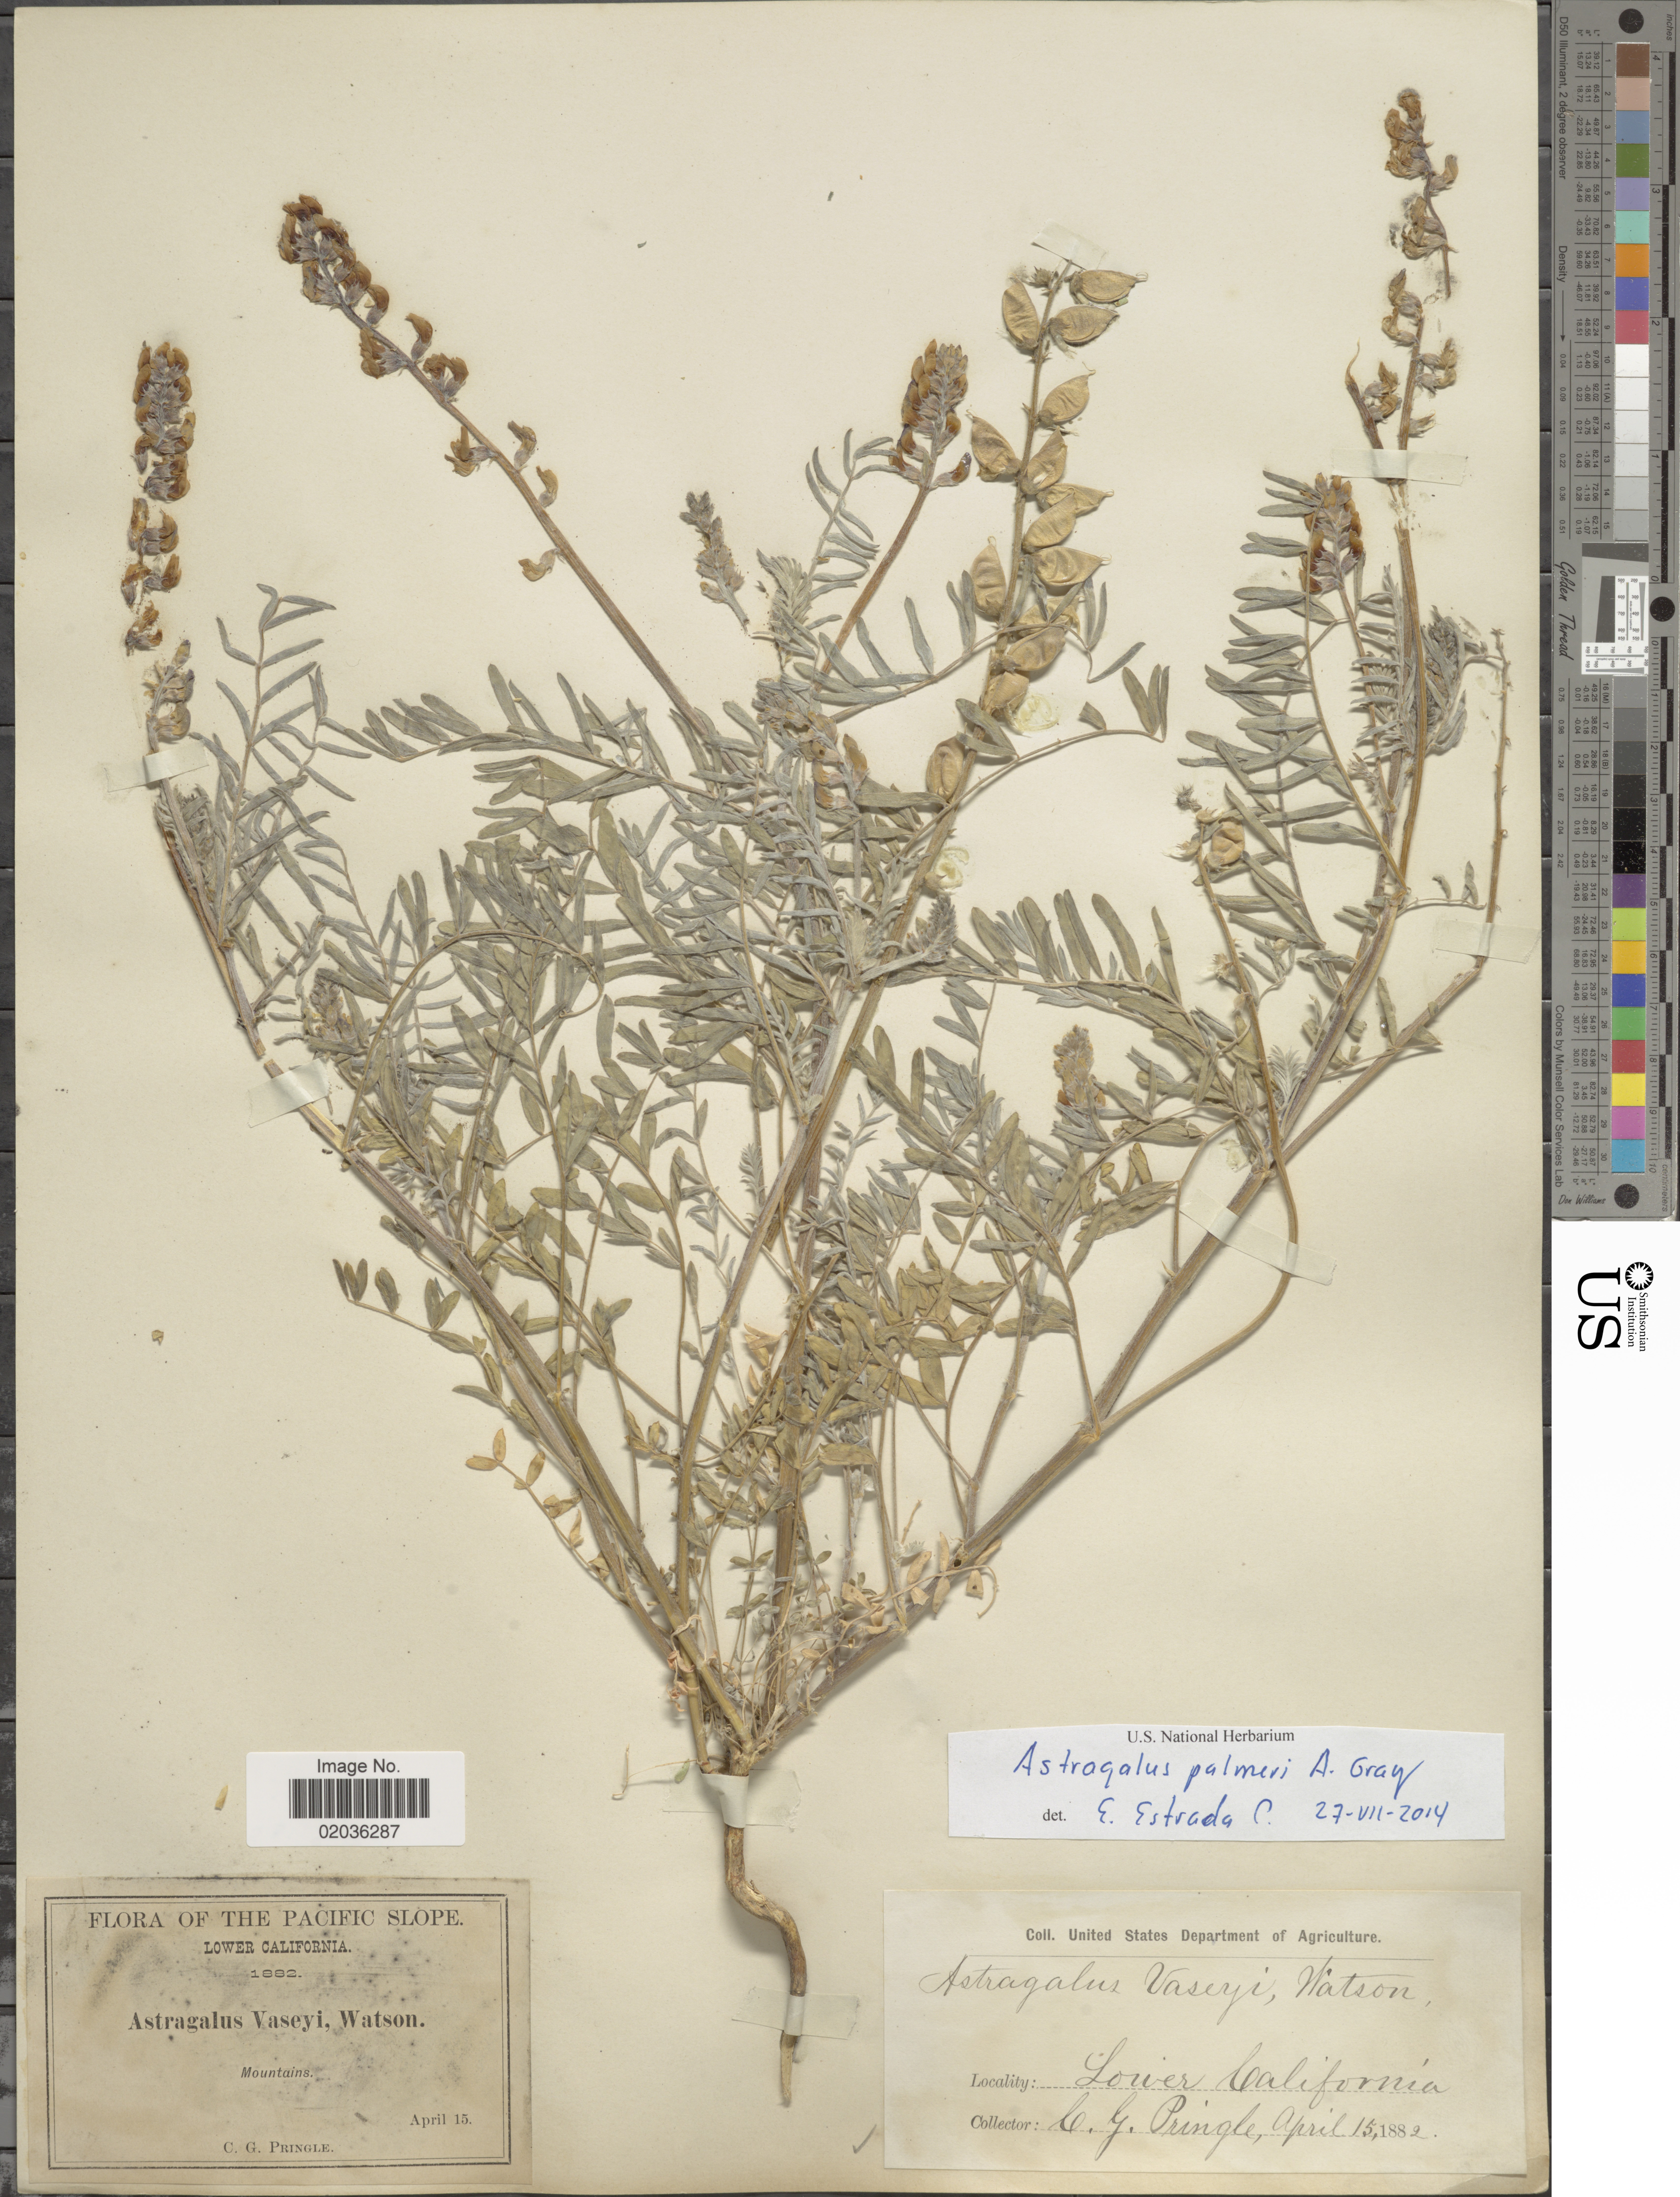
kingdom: Plantae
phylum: Tracheophyta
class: Magnoliopsida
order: Fabales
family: Fabaceae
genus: Astragalus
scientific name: Astragalus palmeri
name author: A. Gray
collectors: C. G. Pringle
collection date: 1882-04-15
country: Mexico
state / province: Baja California Norte / Baja California Sur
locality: The Pacific Slope. Lower California, Mountains